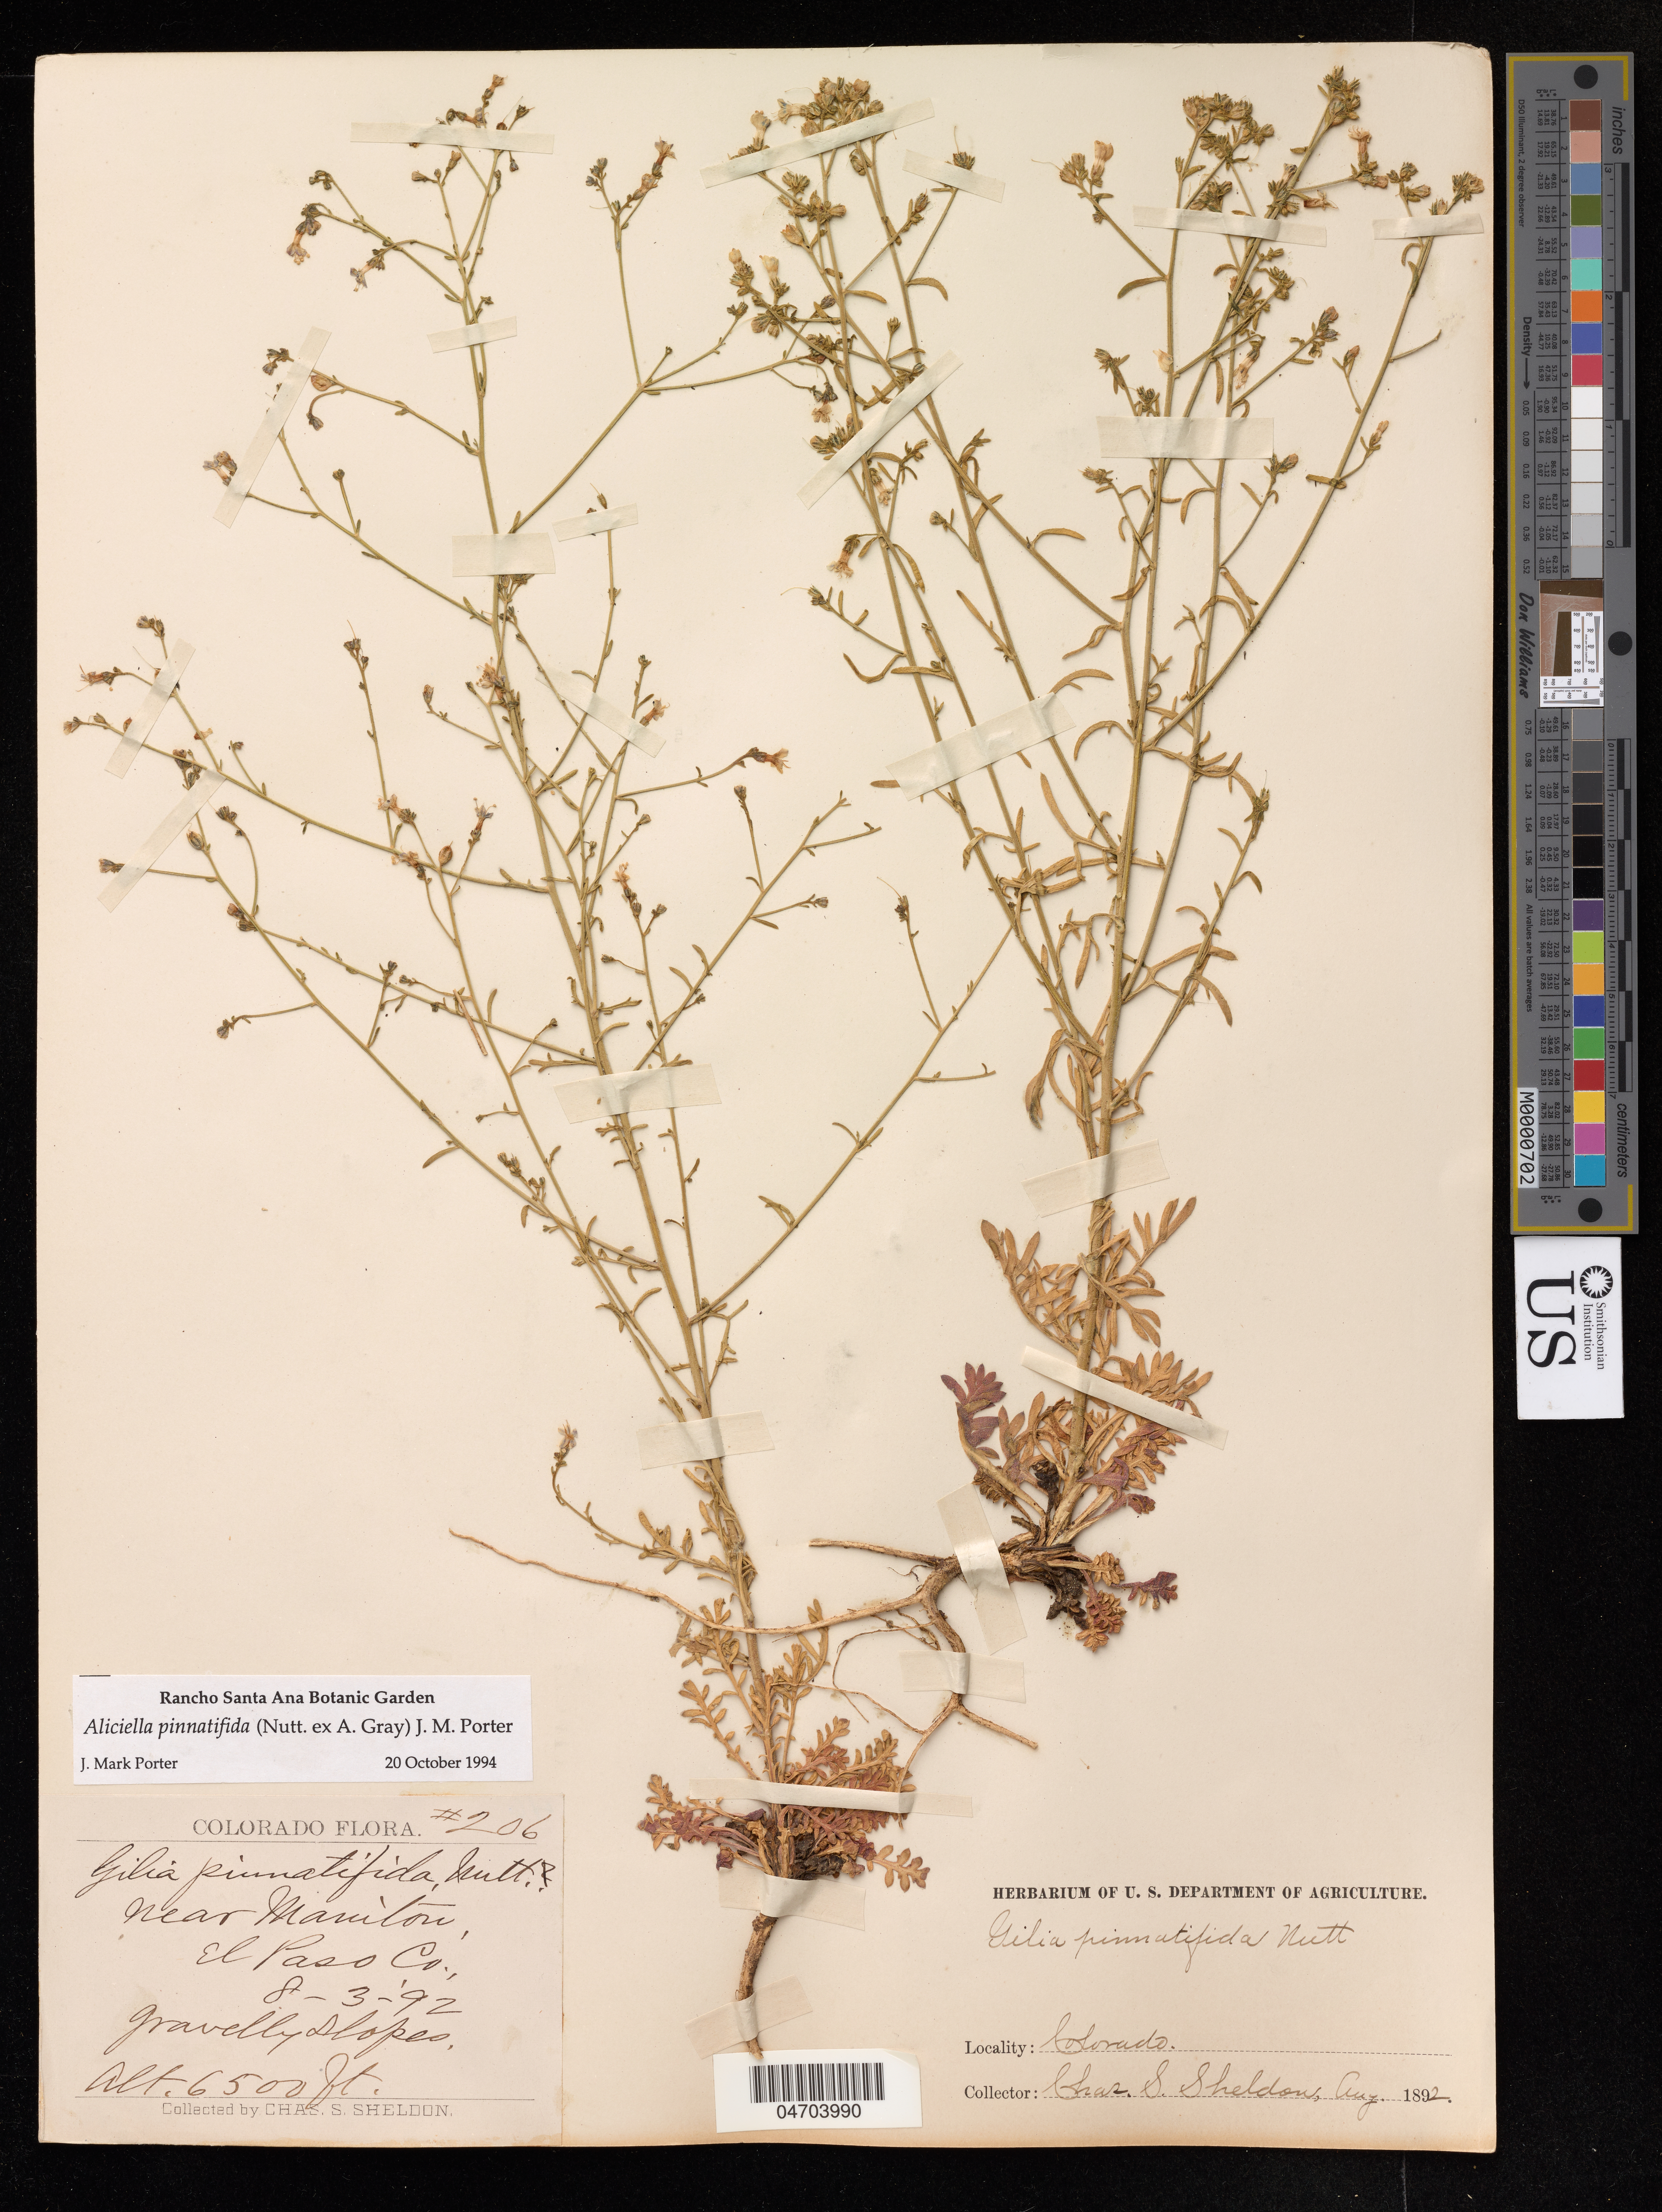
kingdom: Plantae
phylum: Tracheophyta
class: Magnoliopsida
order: Ericales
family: Polemoniaceae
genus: Aliciella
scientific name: Aliciella pinnatifida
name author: (Nutt. ex A. Gray) J.M. Porter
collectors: S. Sheldon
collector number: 206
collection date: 1892-08-03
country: United States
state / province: Colorado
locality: Near Maniton, El Paso Co.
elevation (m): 1981